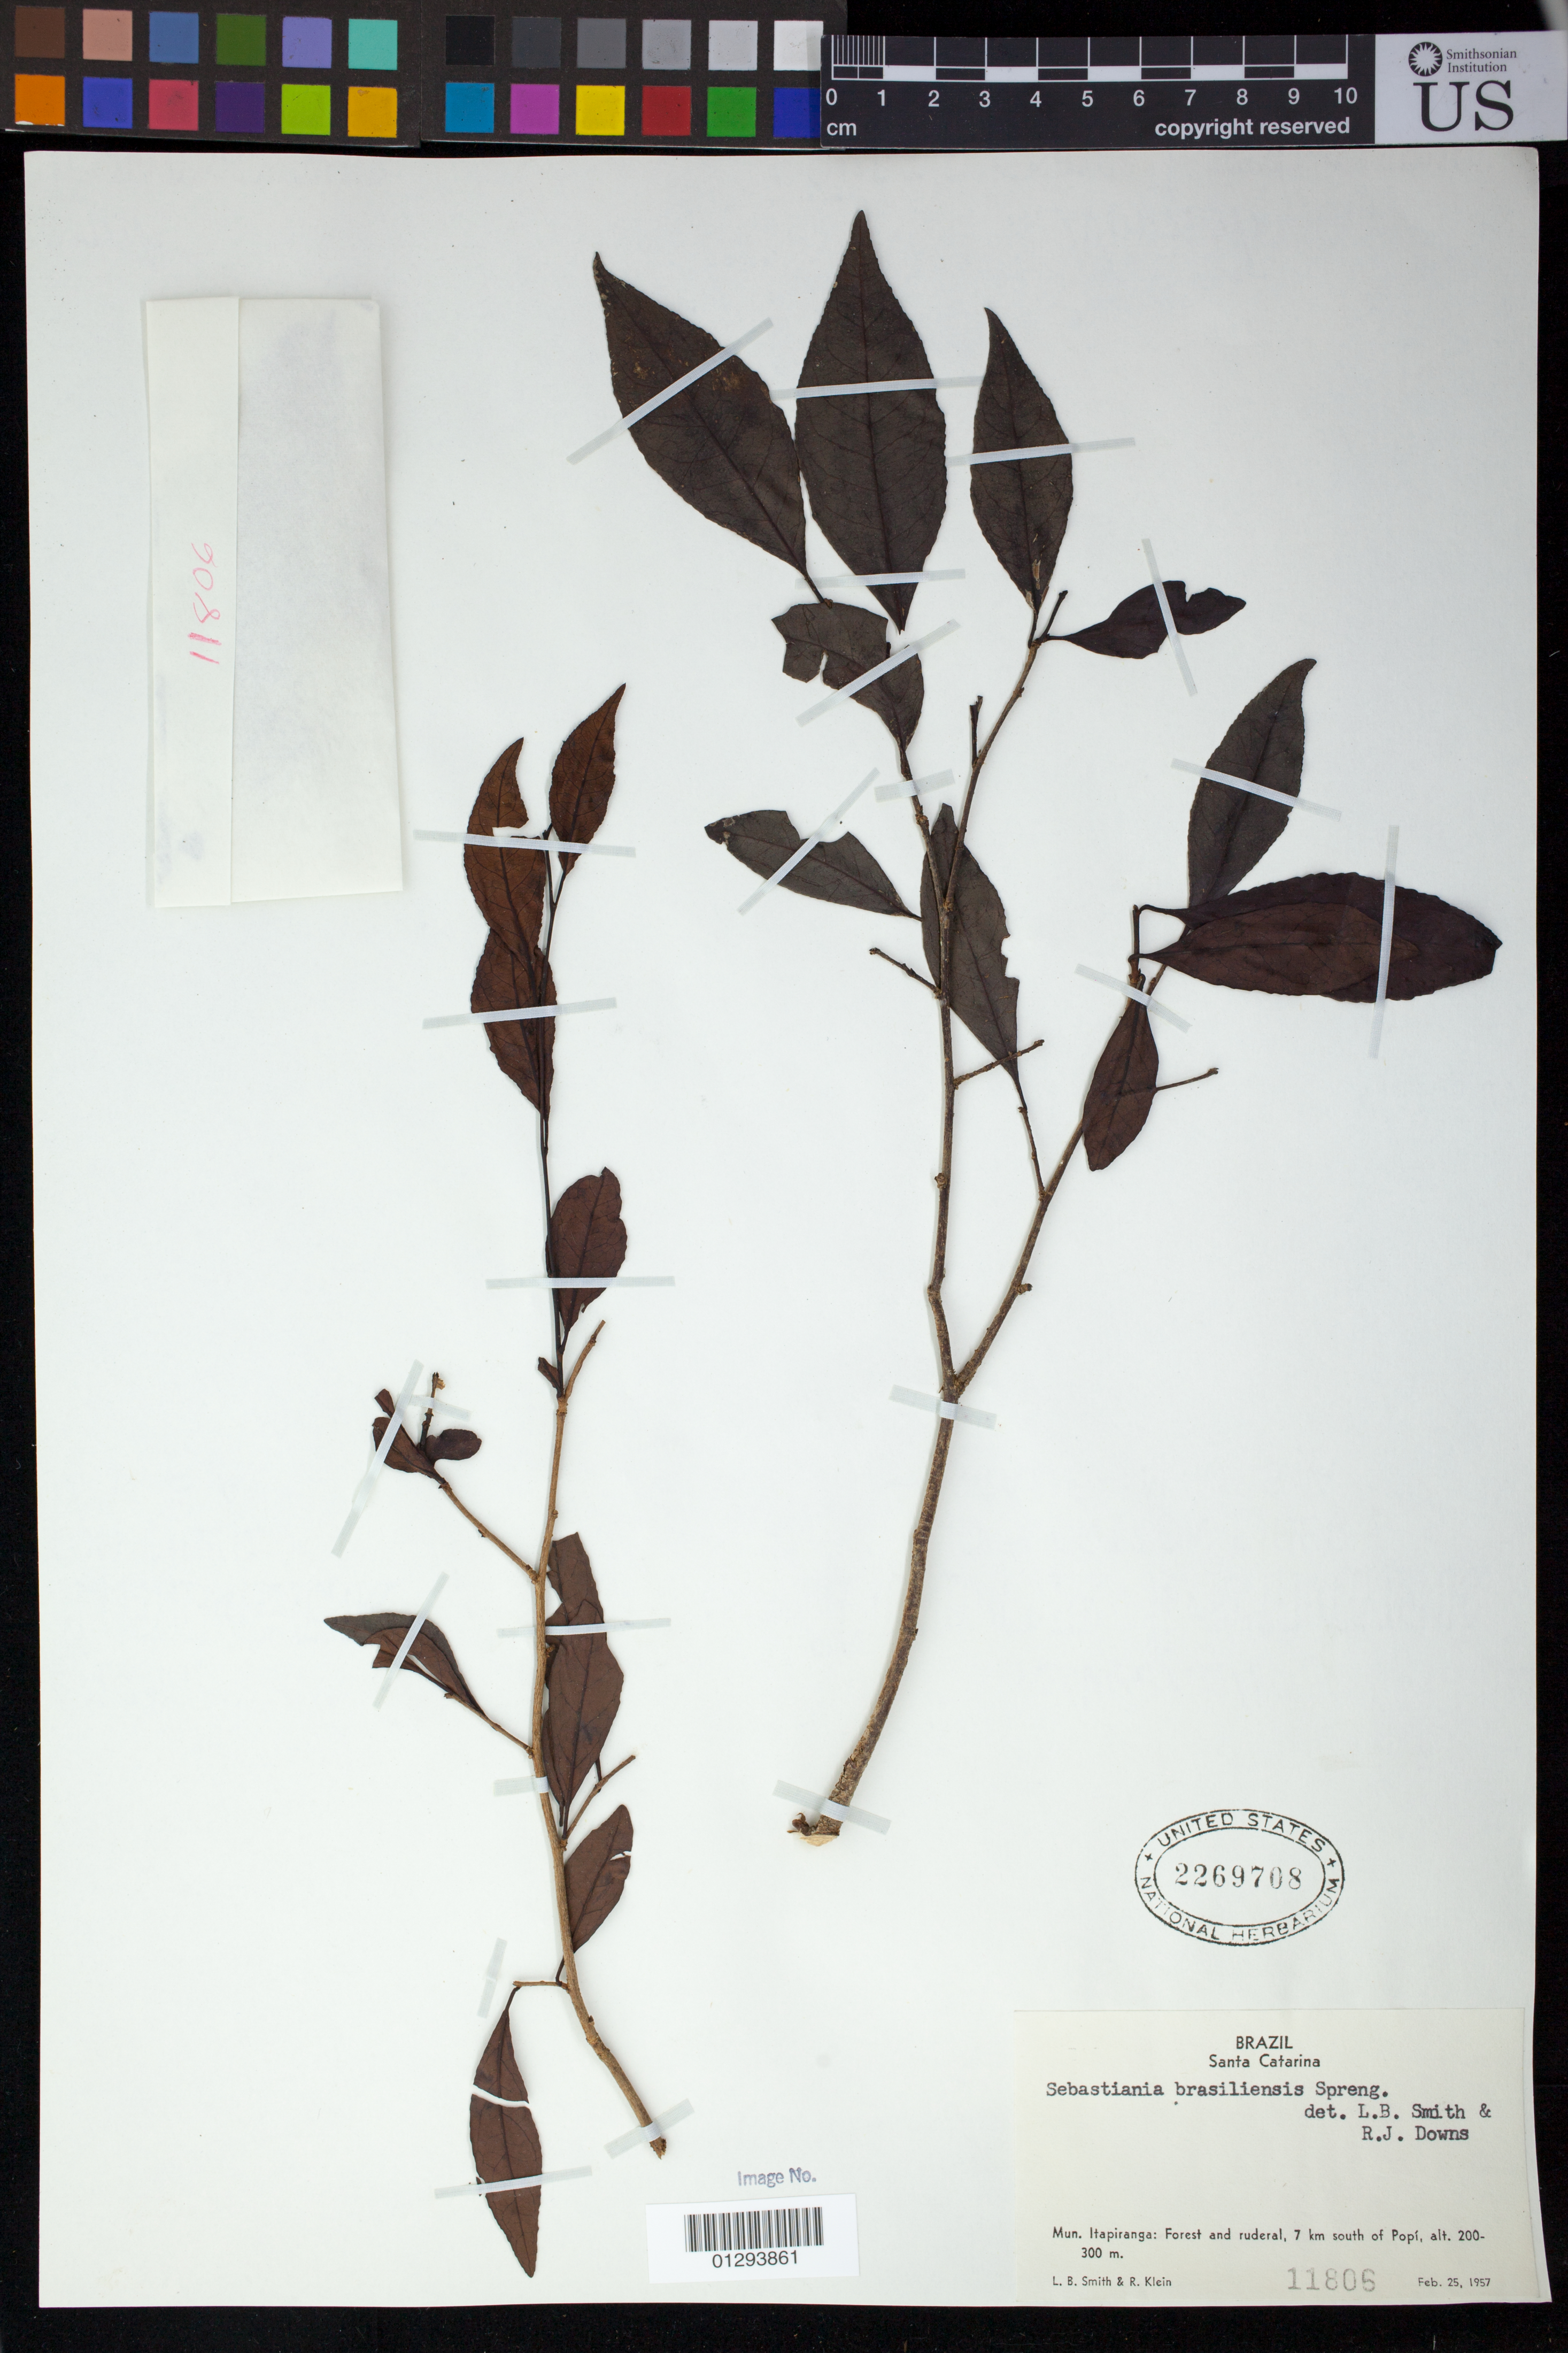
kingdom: Plantae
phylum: Tracheophyta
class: Magnoliopsida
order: Malpighiales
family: Euphorbiaceae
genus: Sebastiania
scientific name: Sebastiania brasiliensis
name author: Spreng.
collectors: L. Smith & R. M. Klein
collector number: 11806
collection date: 1957-02-25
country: Brazil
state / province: Santa Catarina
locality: Mun. Itapiranga: 7 km south of Popi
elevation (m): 200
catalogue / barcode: US 2269708